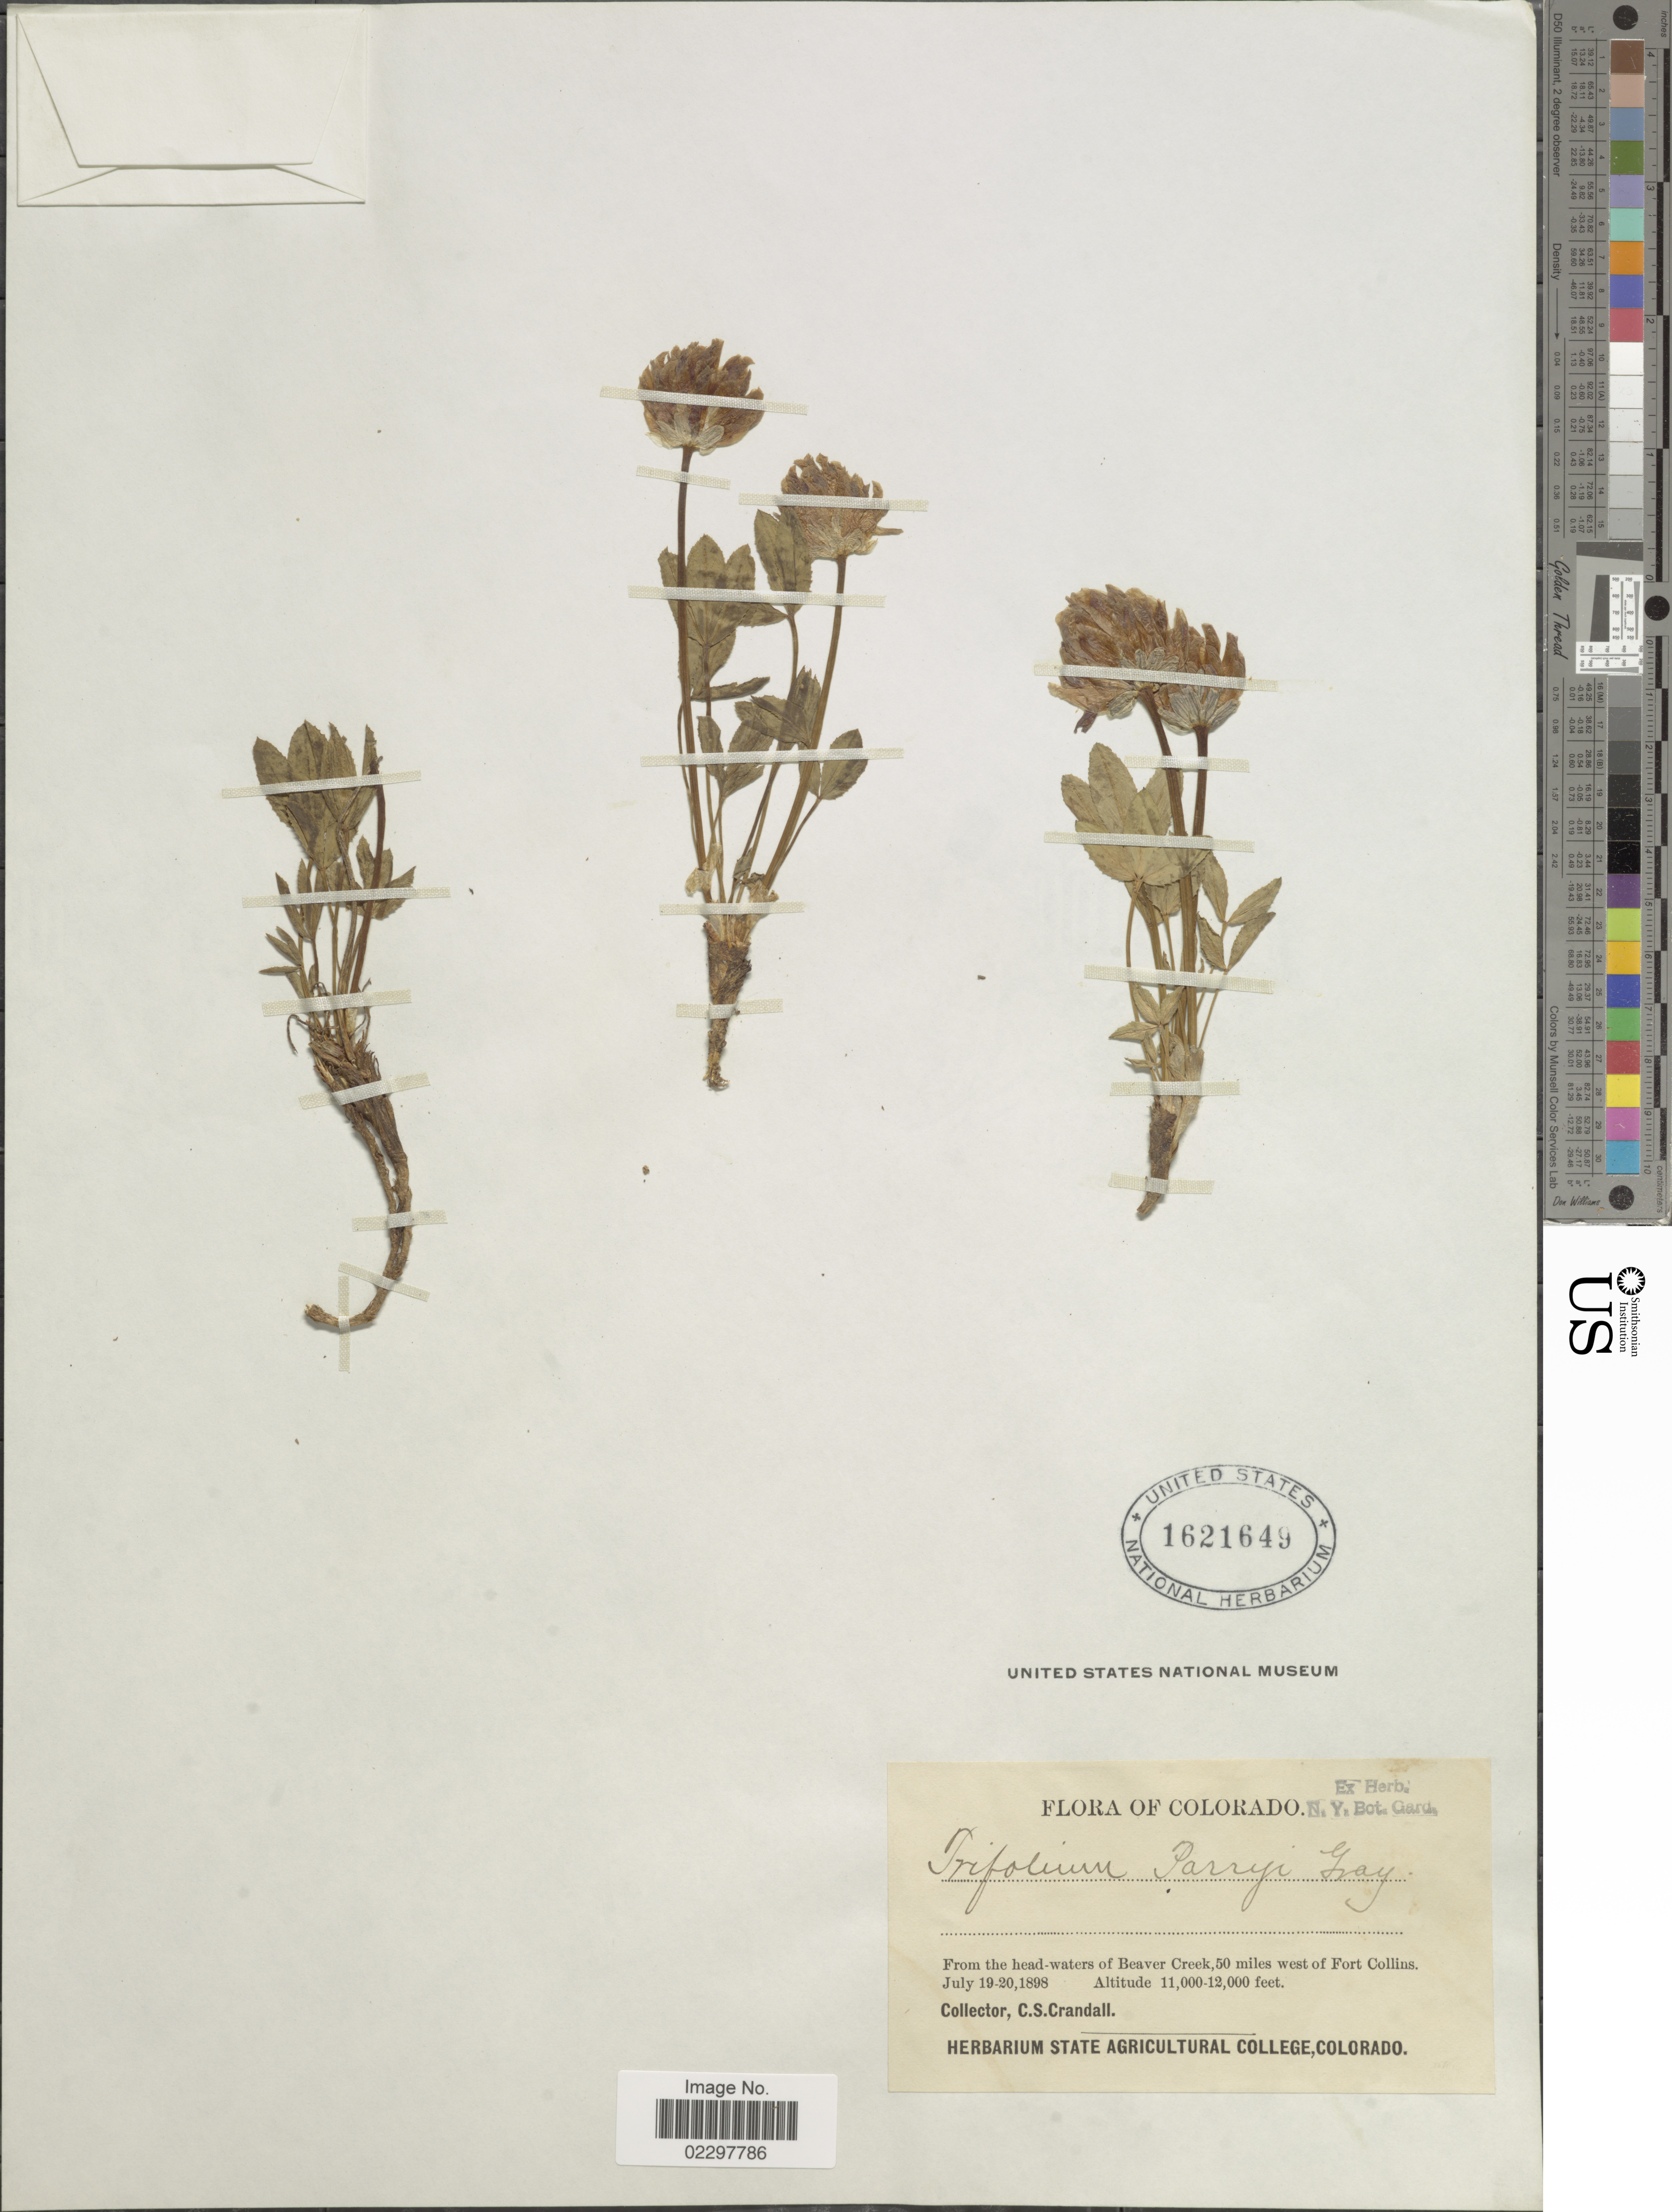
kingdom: Plantae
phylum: Tracheophyta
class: Magnoliopsida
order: Fabales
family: Fabaceae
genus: Trifolium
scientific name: Trifolium parryi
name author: A. Gray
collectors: C. Crandall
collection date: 1898-07-19/1898-07-20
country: United States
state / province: Colorado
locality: From the head-waters of Beaver Creek, 50 miles west of Fort Collins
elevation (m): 3353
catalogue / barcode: US 1621649